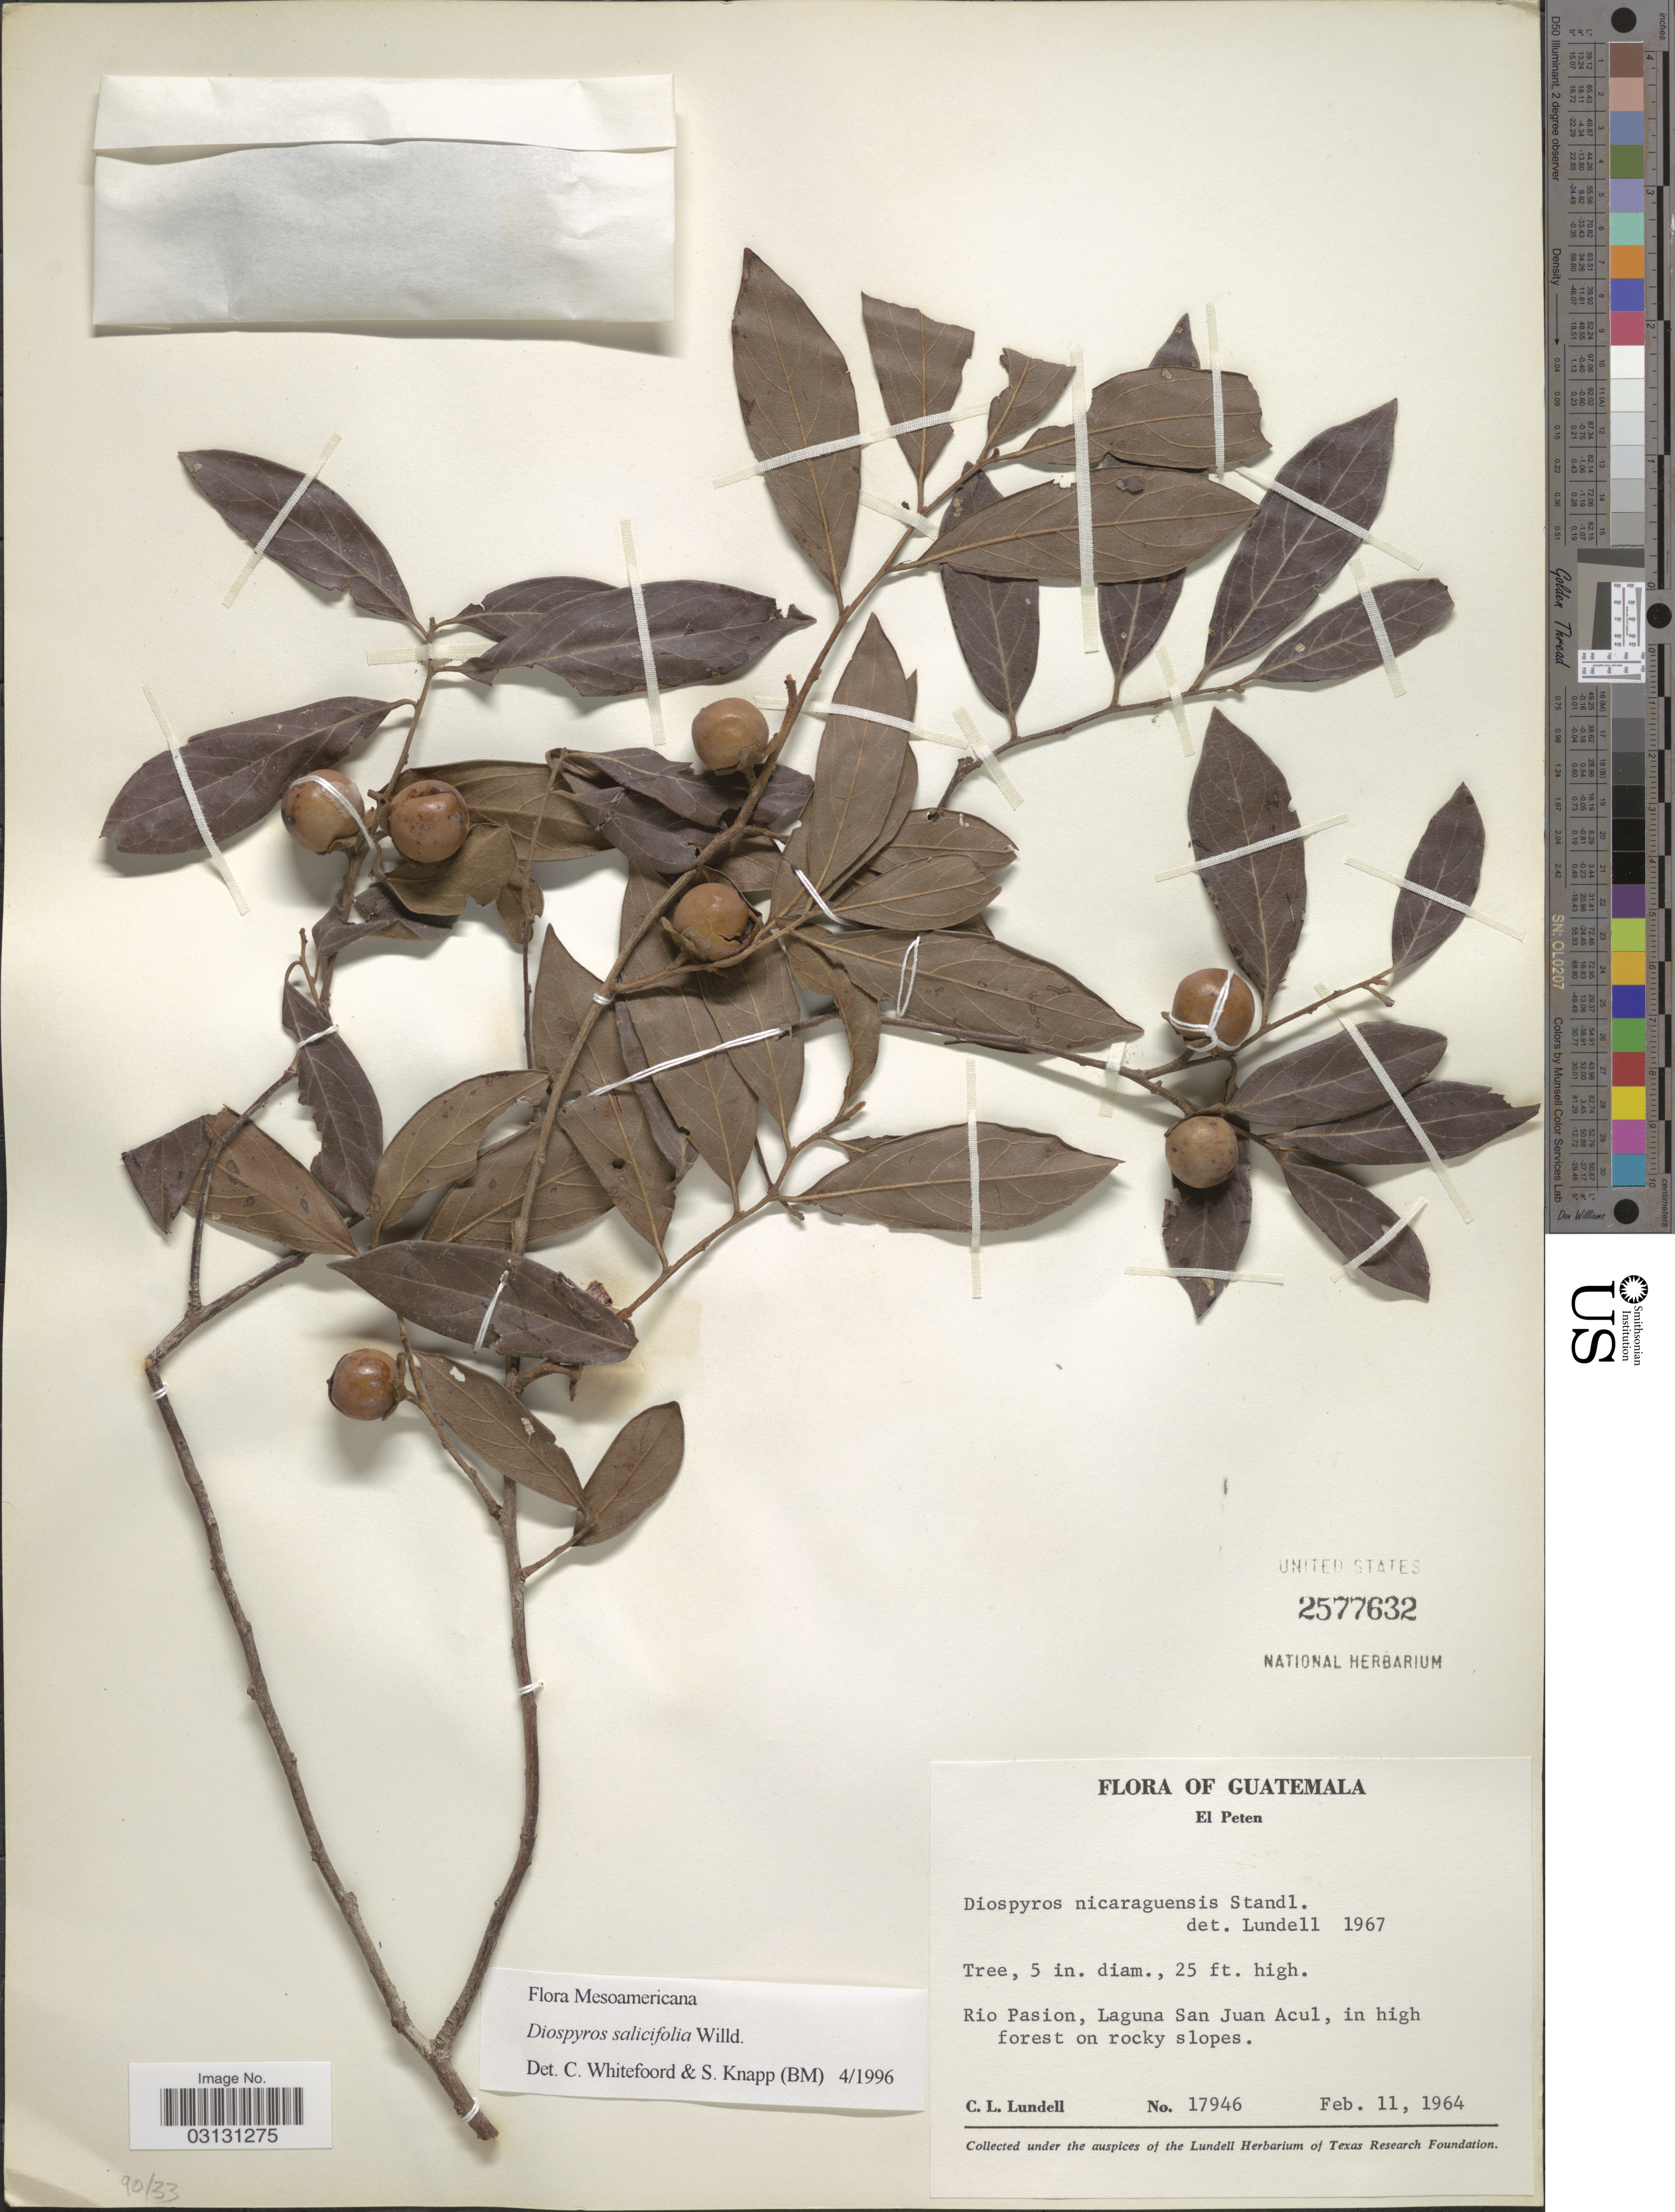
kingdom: Plantae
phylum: Tracheophyta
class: Magnoliopsida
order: Ericales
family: Ebenaceae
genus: Diospyros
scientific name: Diospyros salicifolia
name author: Humb. & Bonpl. ex Willd.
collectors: C. L. Lundell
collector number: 17946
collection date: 1964-02-11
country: Guatemala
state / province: El Petén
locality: Rio Pasion, Laguna San Juan Acul.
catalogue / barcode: US 2577632